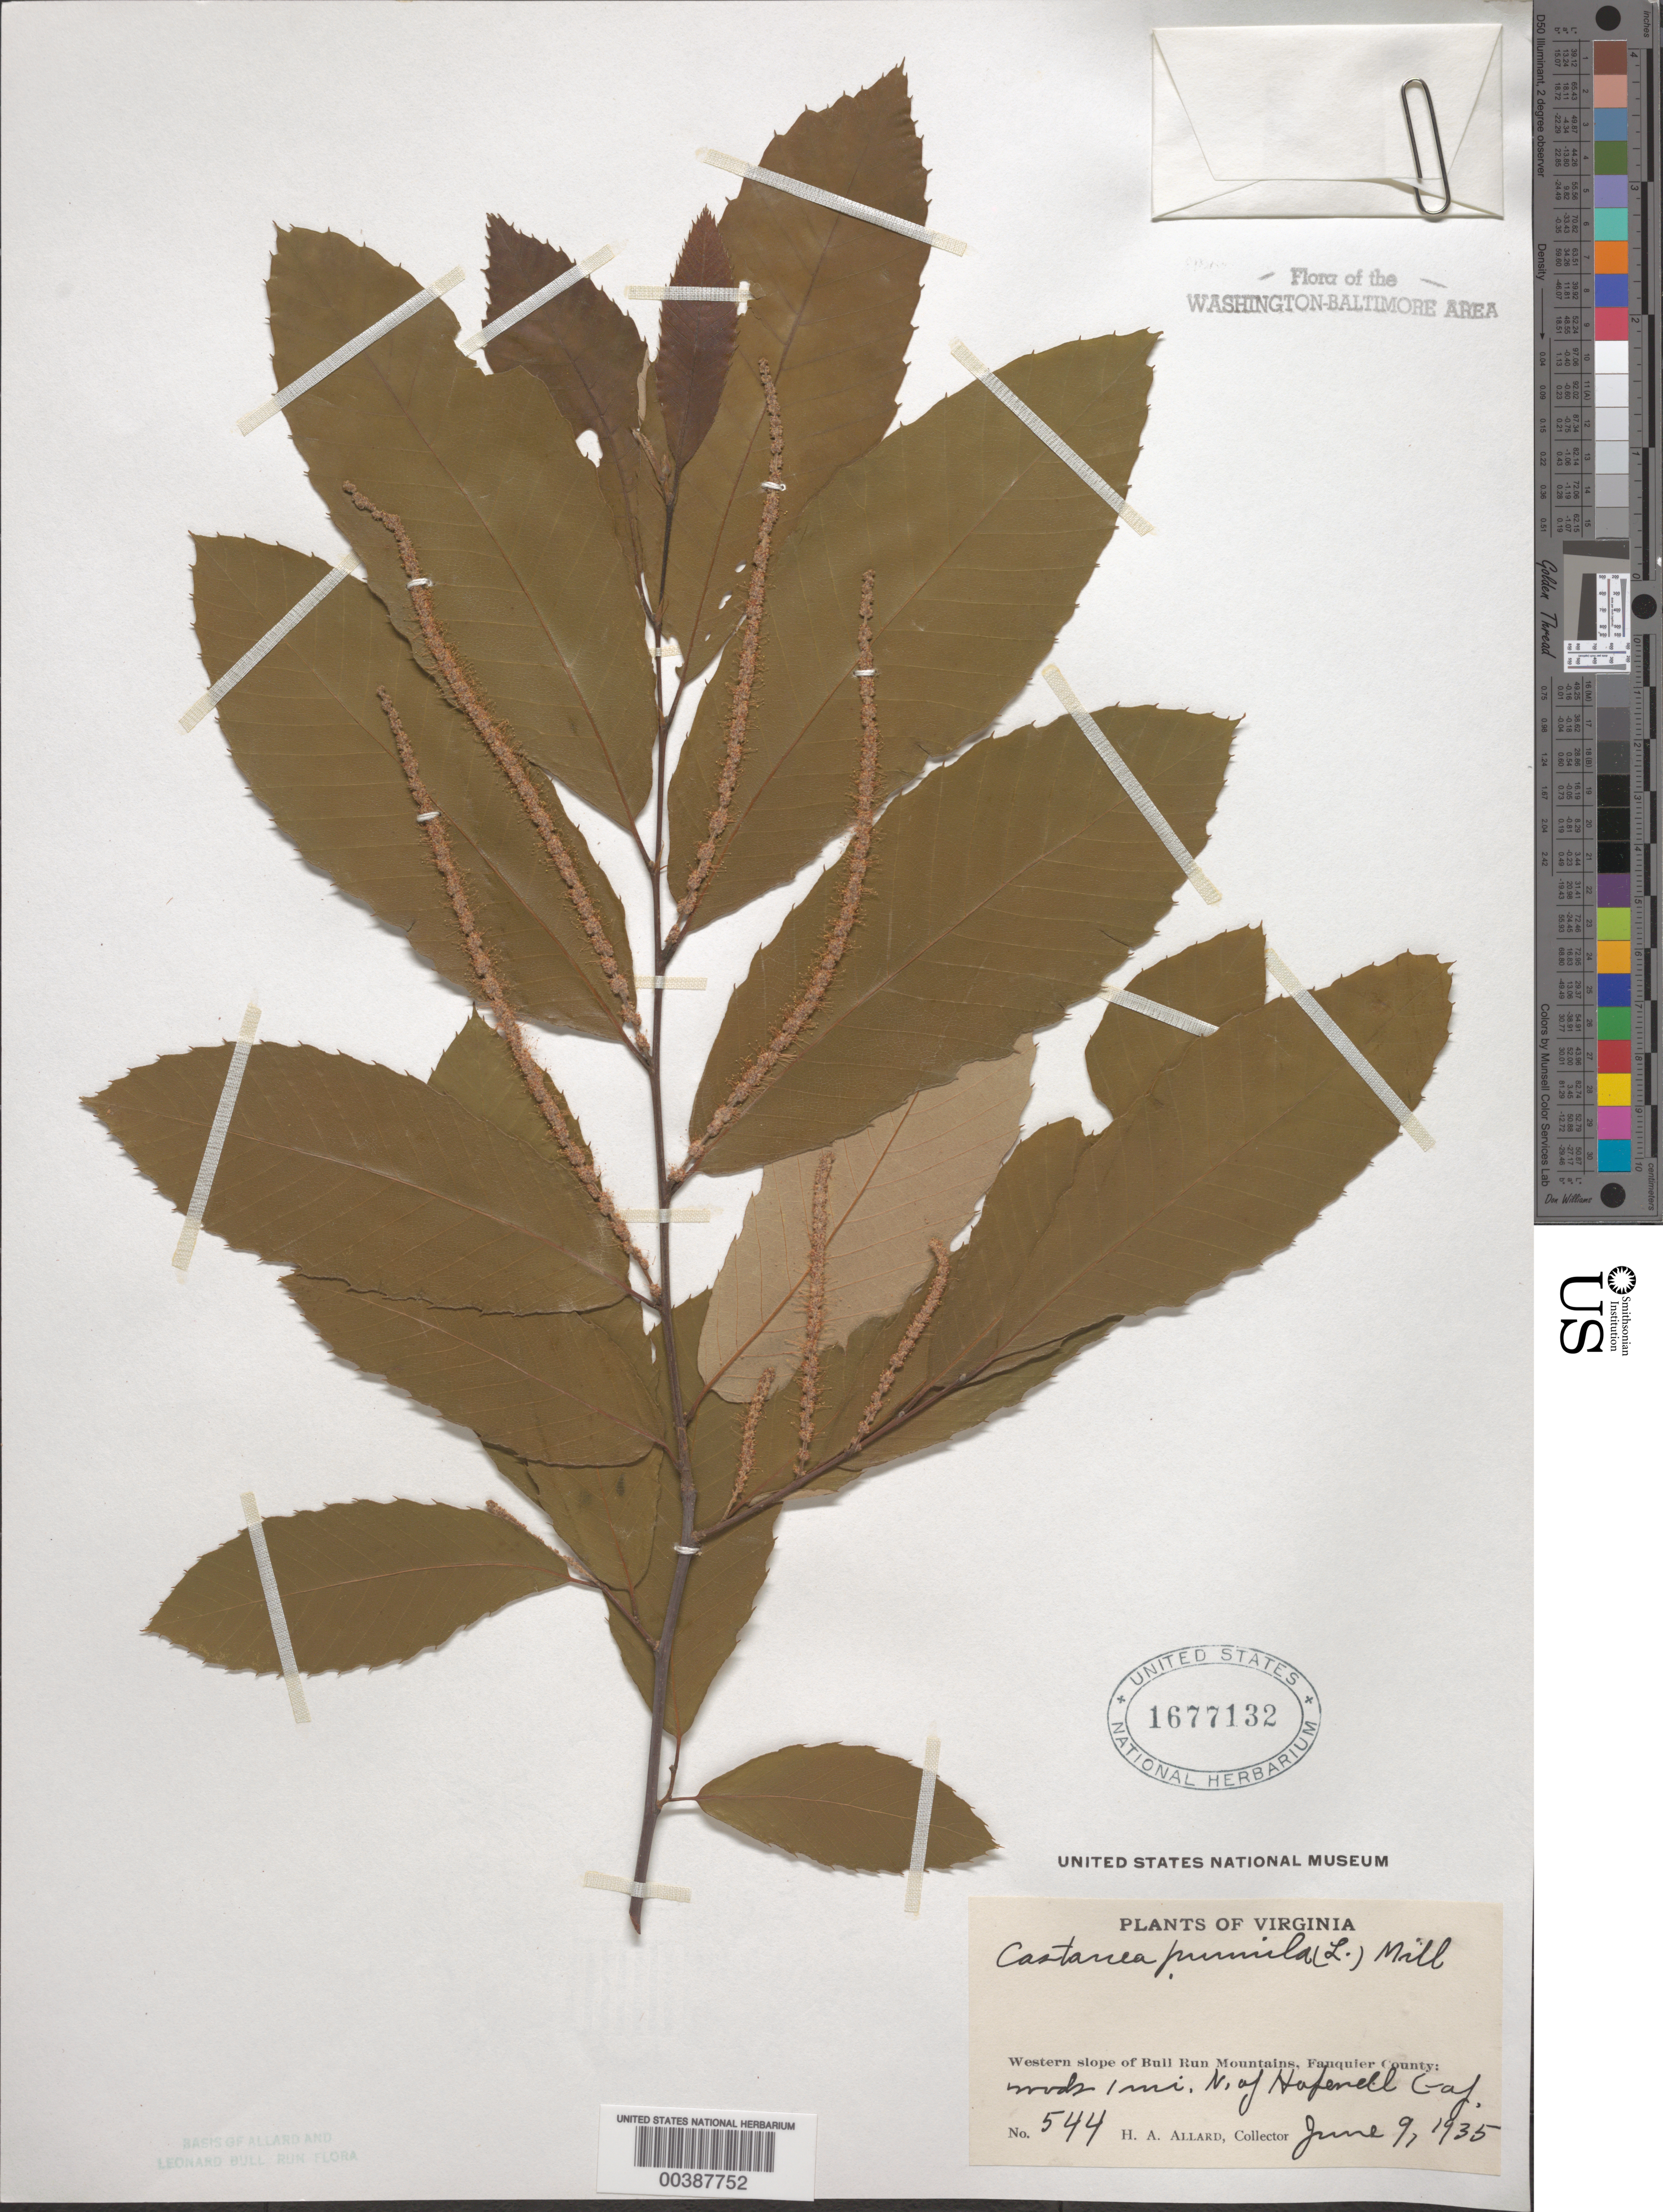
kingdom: Plantae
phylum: Tracheophyta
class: Magnoliopsida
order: Fagales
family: Fagaceae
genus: Castanea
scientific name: Castanea pumila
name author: (L.) Mill.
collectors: H. A. Allard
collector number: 544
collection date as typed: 09 Jun 1935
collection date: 1935-06-09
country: United States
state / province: Virginia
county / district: Fauquier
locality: North of Hopewell Gap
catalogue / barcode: US 1677132